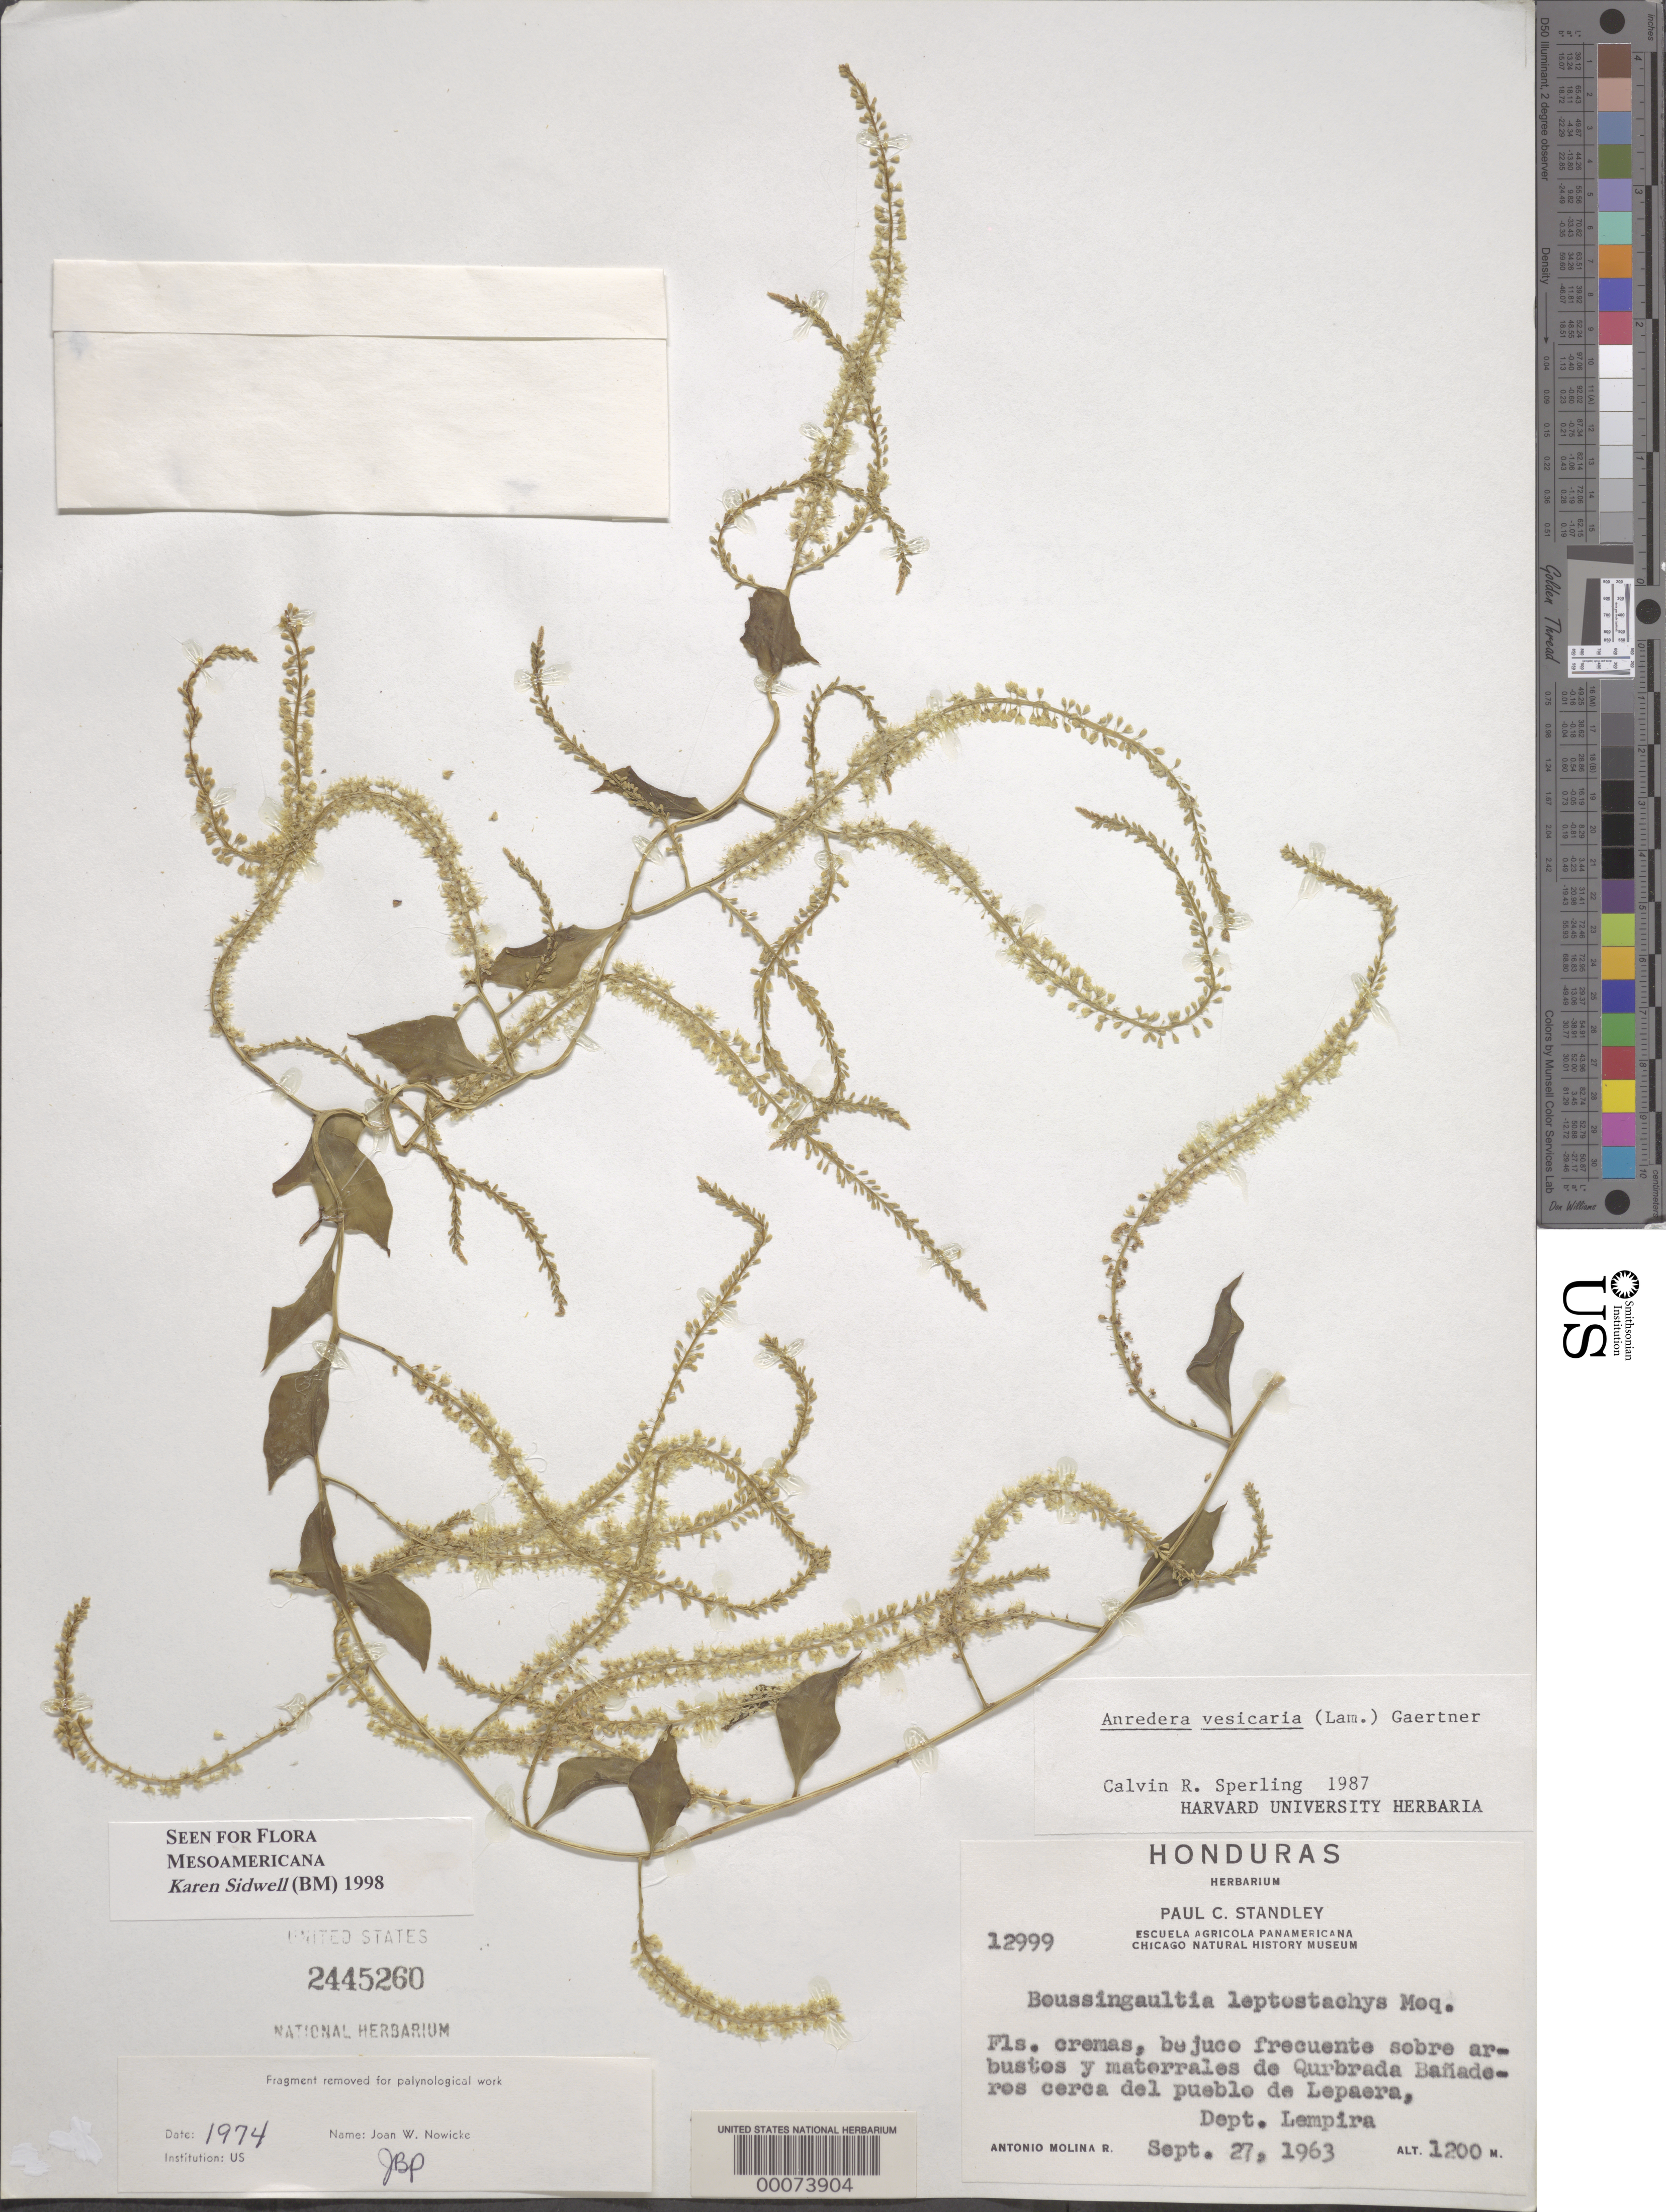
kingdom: Plantae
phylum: Tracheophyta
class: Magnoliopsida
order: Caryophyllales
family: Basellaceae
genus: Anredera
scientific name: Anredera vesicaria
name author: (Lam.) C.F. Gaertn.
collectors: A. Molina R.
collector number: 12999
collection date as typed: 27 Sep 1963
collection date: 1963-09-27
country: Honduras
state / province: Lempira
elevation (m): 1200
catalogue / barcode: US 2445260